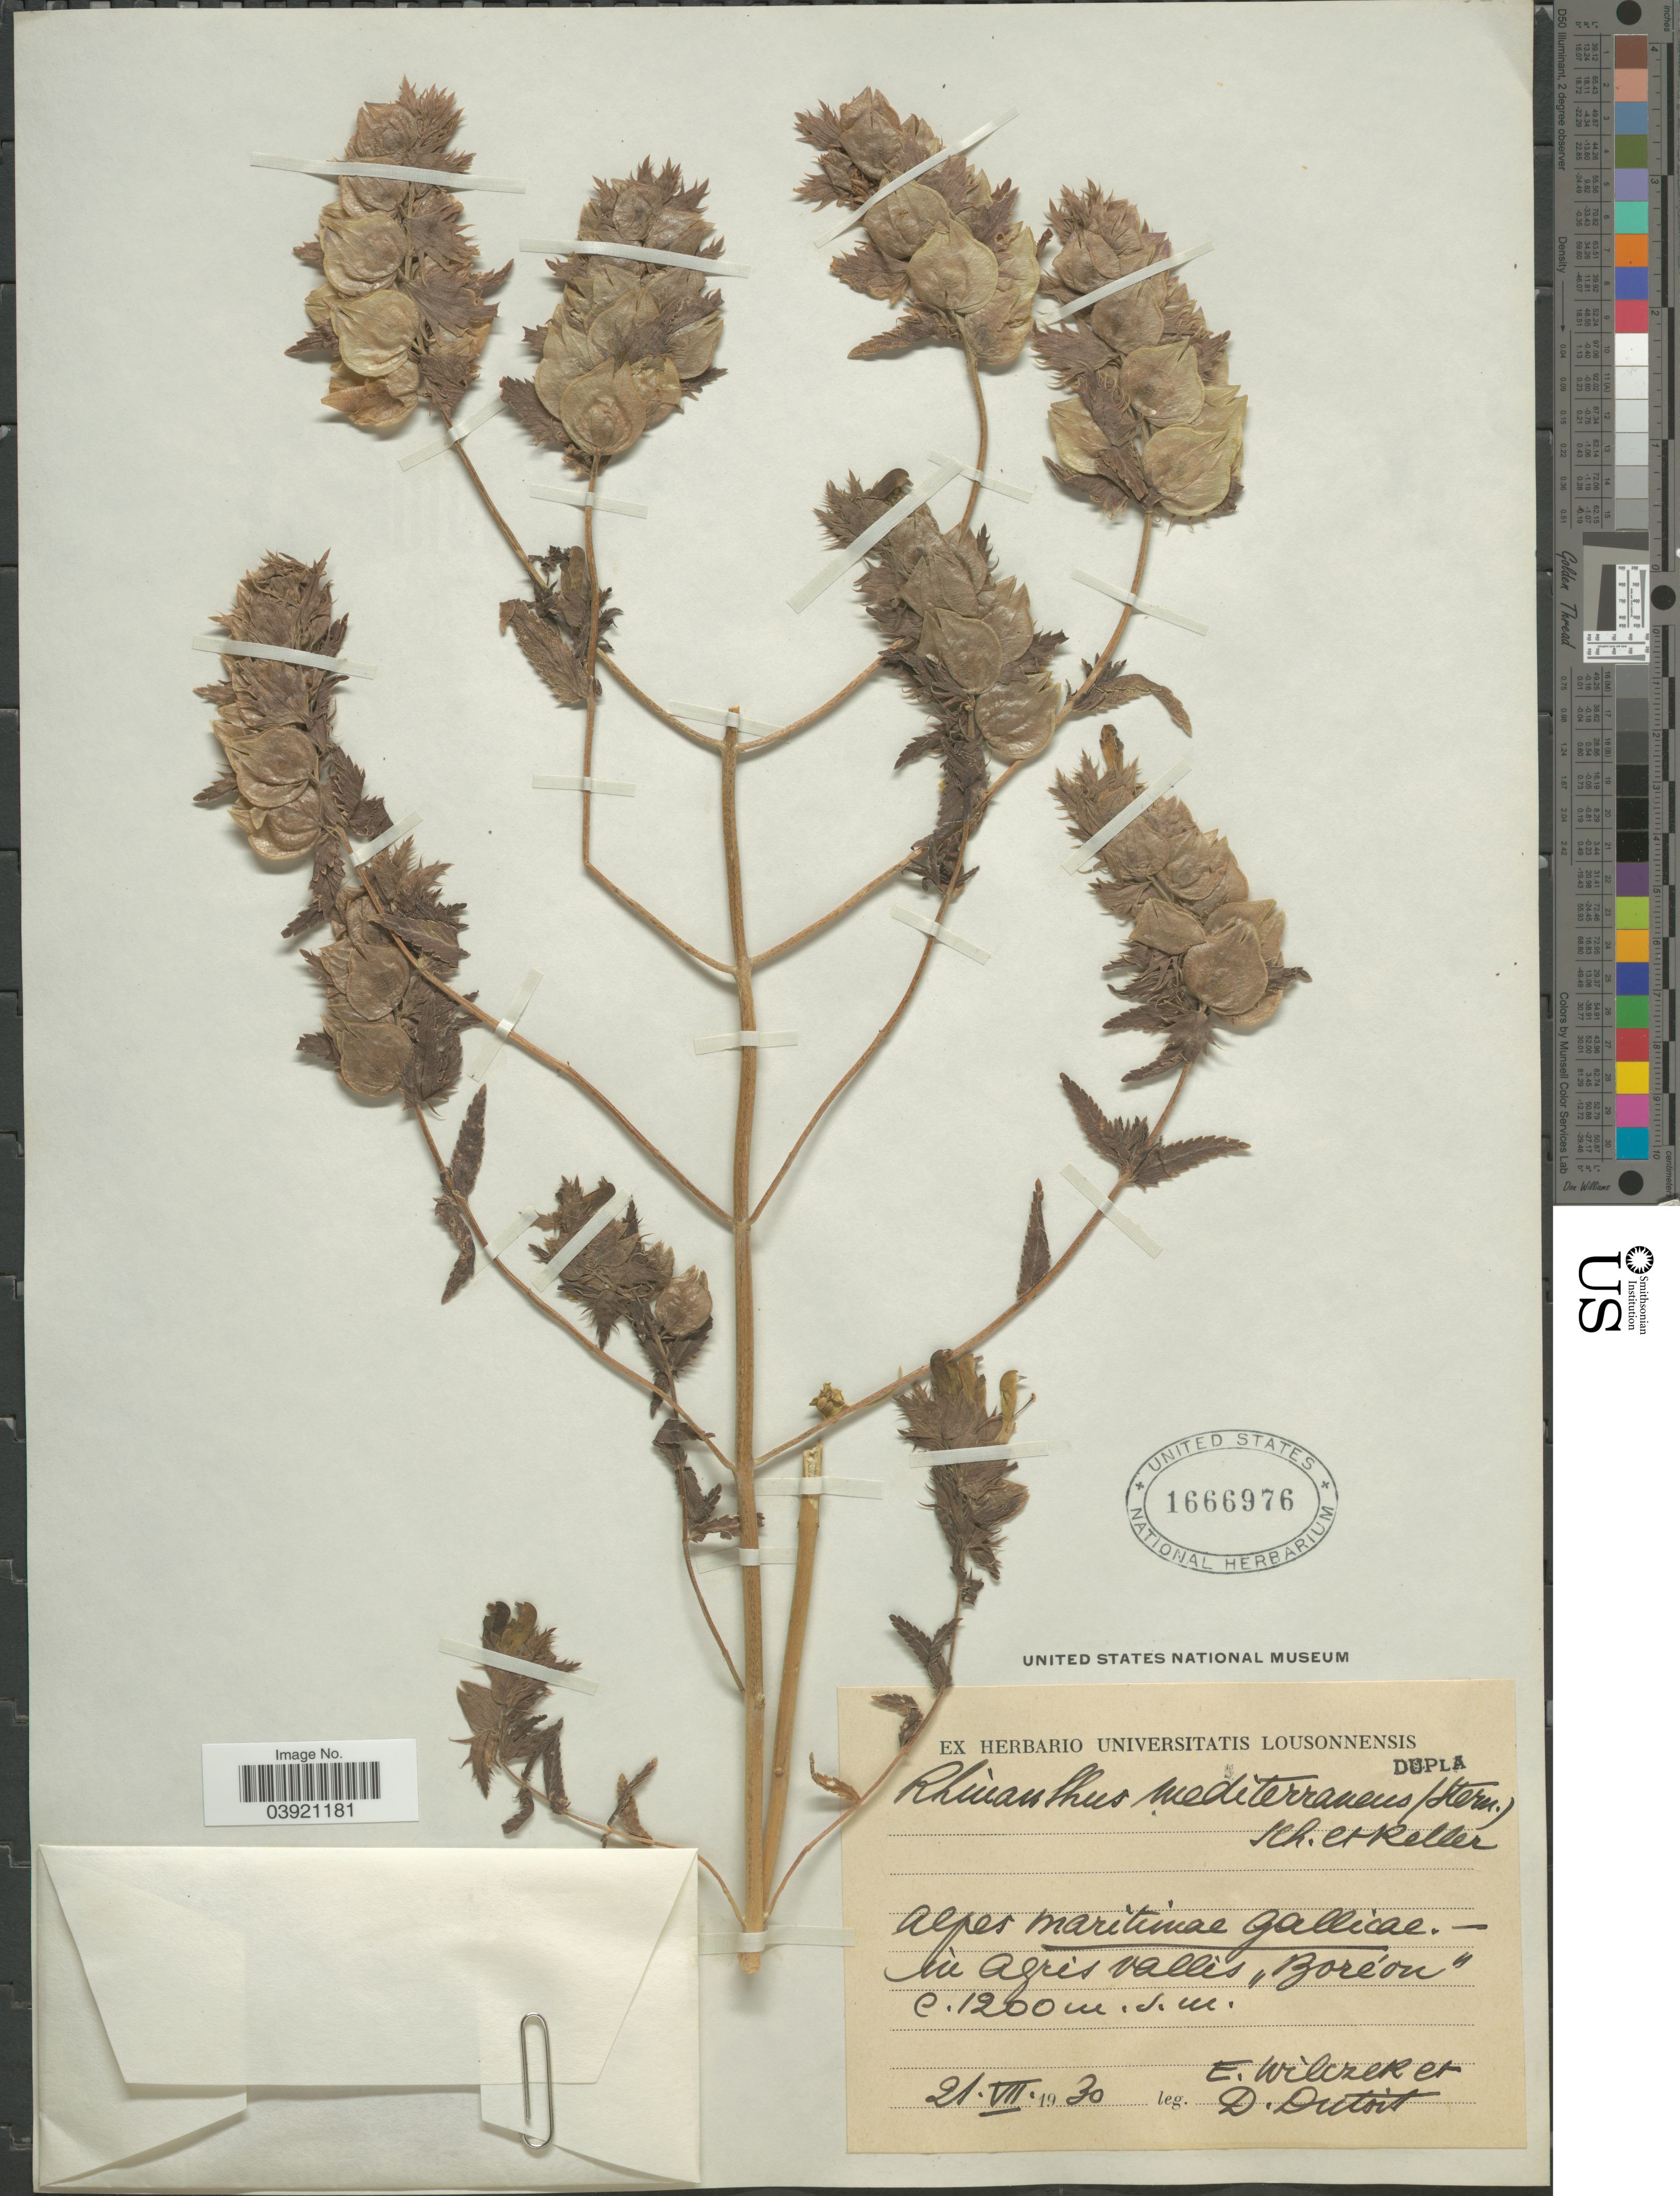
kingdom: Plantae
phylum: Tracheophyta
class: Magnoliopsida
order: Lamiales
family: Orobanchaceae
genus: Rhinanthus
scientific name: Rhinanthus mediterraneus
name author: (Sterneck) Adamović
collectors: E. Wilczek & D. Dutoit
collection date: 1930-07-21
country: France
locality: Alpes maritimae Gallicae.- in agris vallis "Boréon".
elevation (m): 1200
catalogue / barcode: US 1666976